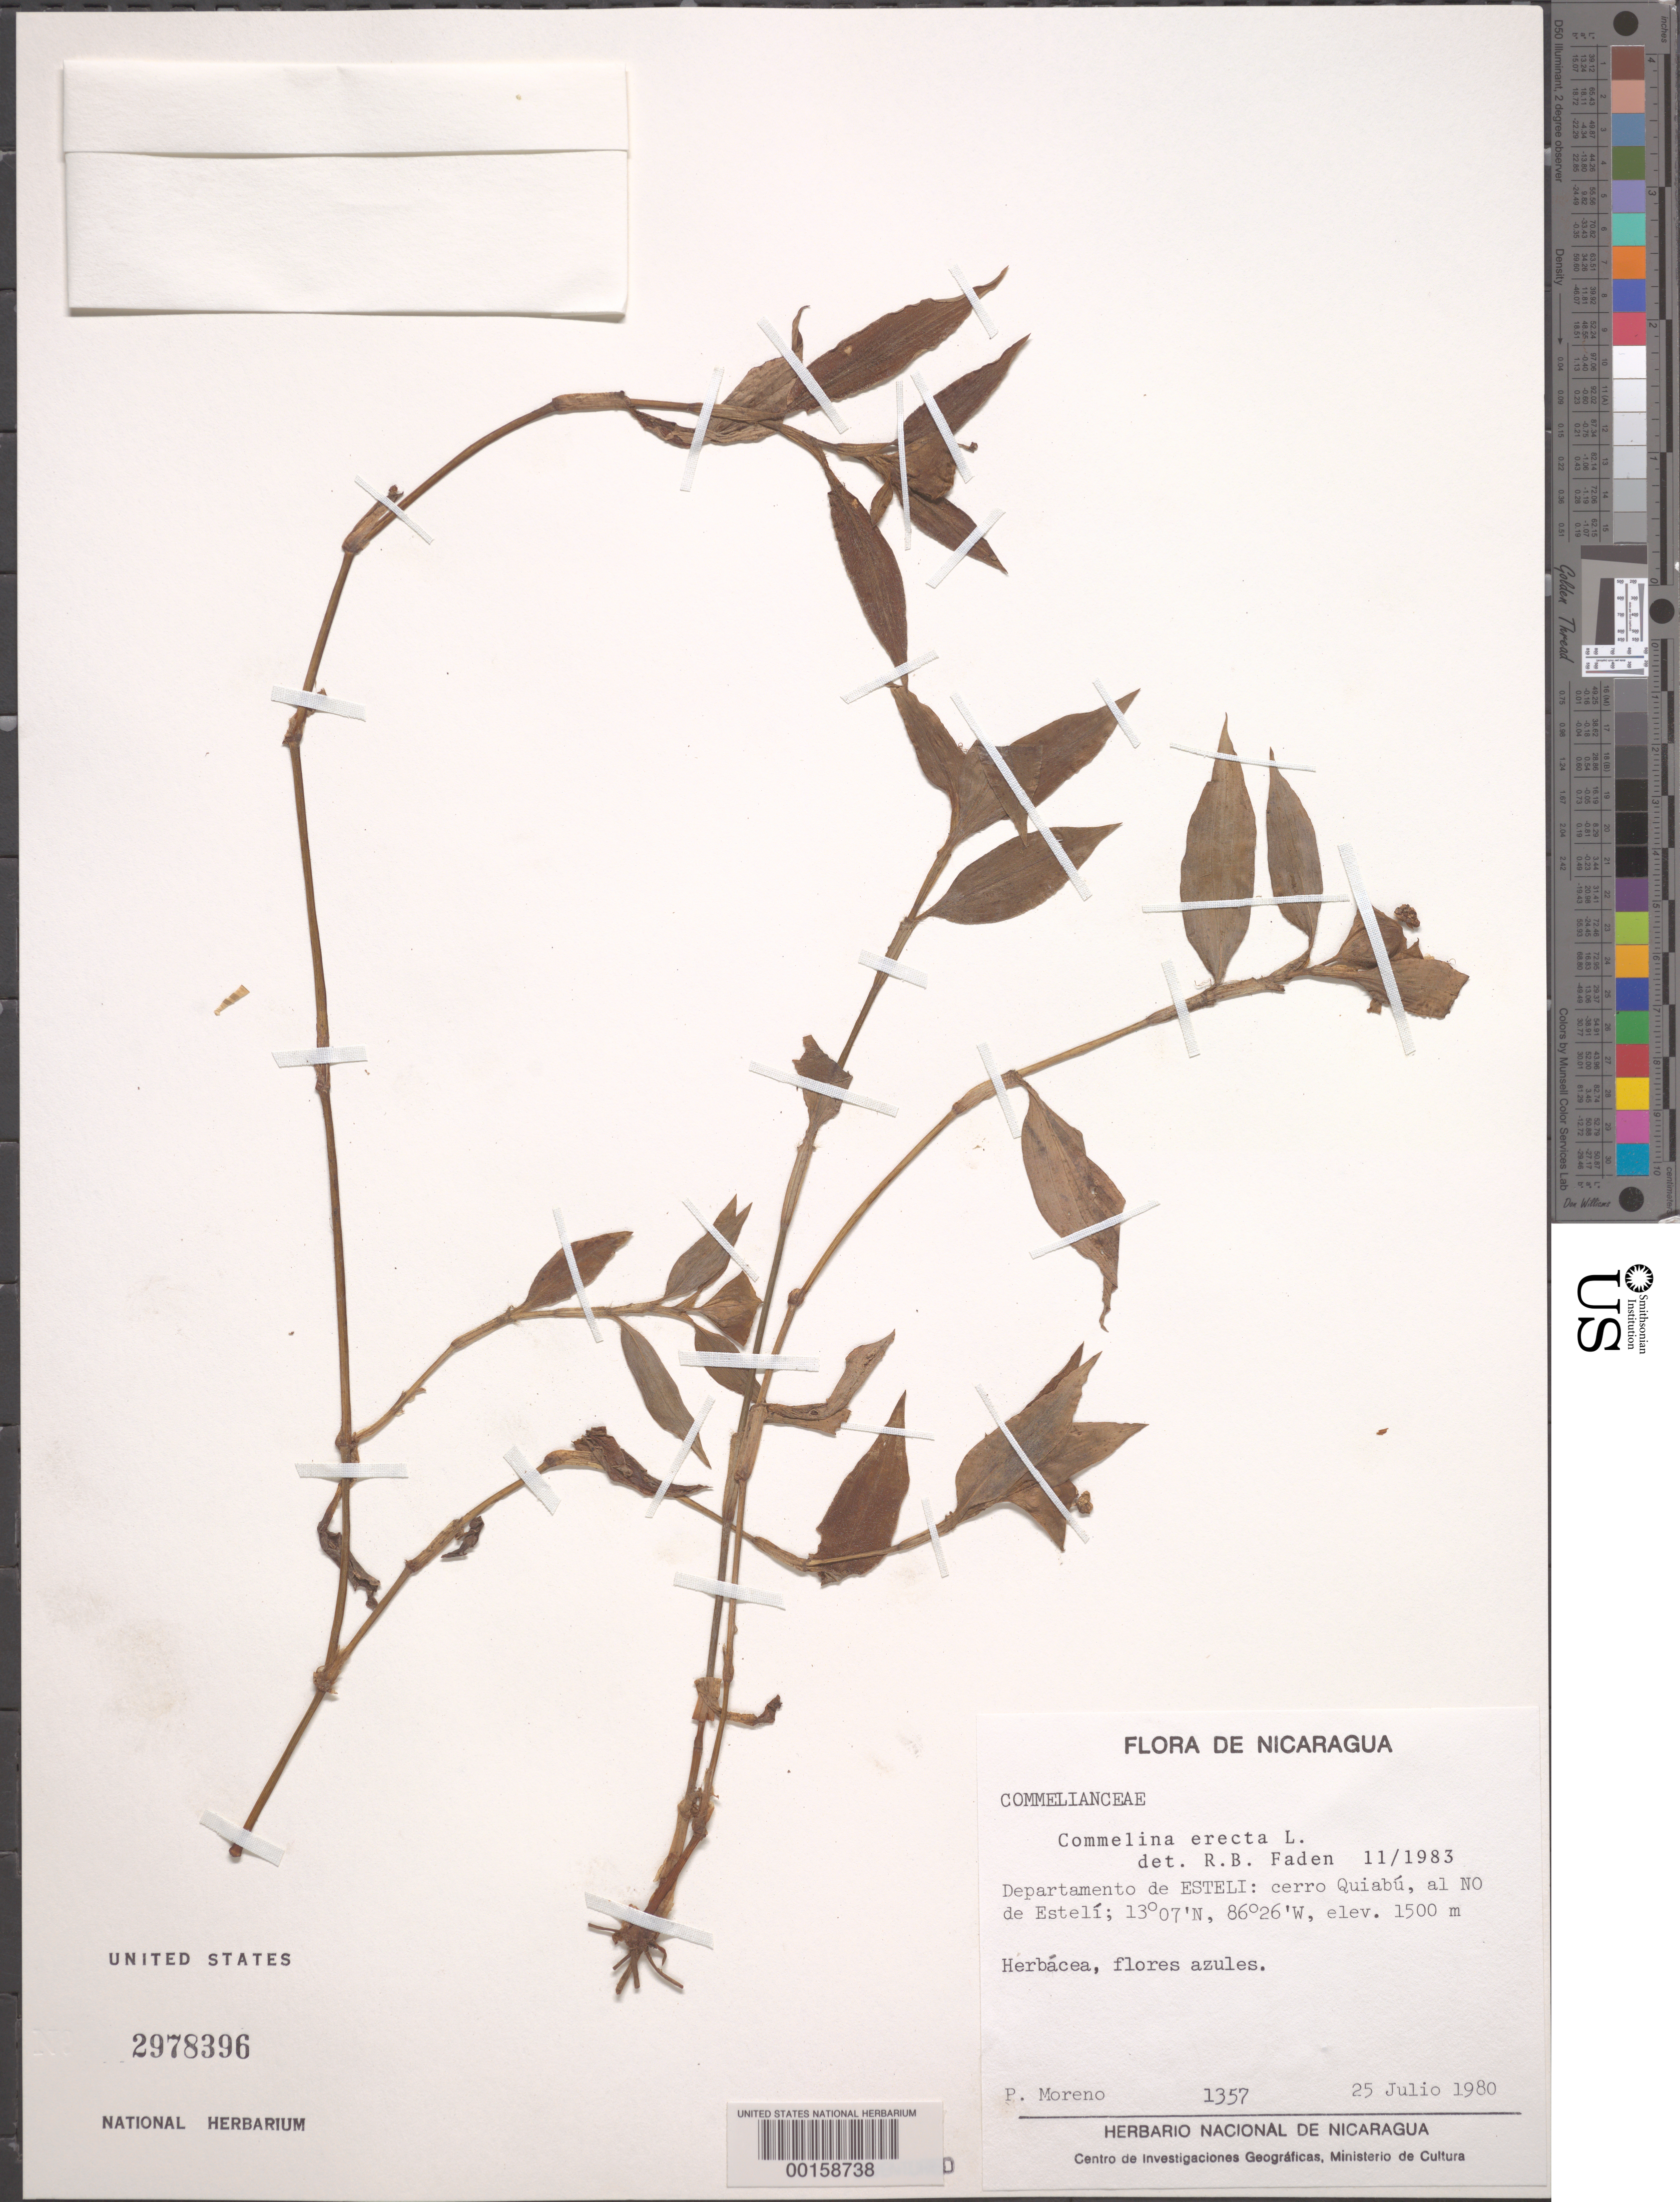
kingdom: Plantae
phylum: Tracheophyta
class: Liliopsida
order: Commelinales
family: Commelinaceae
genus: Commelina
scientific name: Commelina erecta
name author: L.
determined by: Faden, Robert B., (US), Smithsonian Institution - National Museum of Natural History (UNITED STATES)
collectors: P. Moreno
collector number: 1357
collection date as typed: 25 Jul 1980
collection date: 1980-07-25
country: Nicaragua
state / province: Estelí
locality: Cerro quiabu, n of esteli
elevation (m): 1500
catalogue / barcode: US 2978396